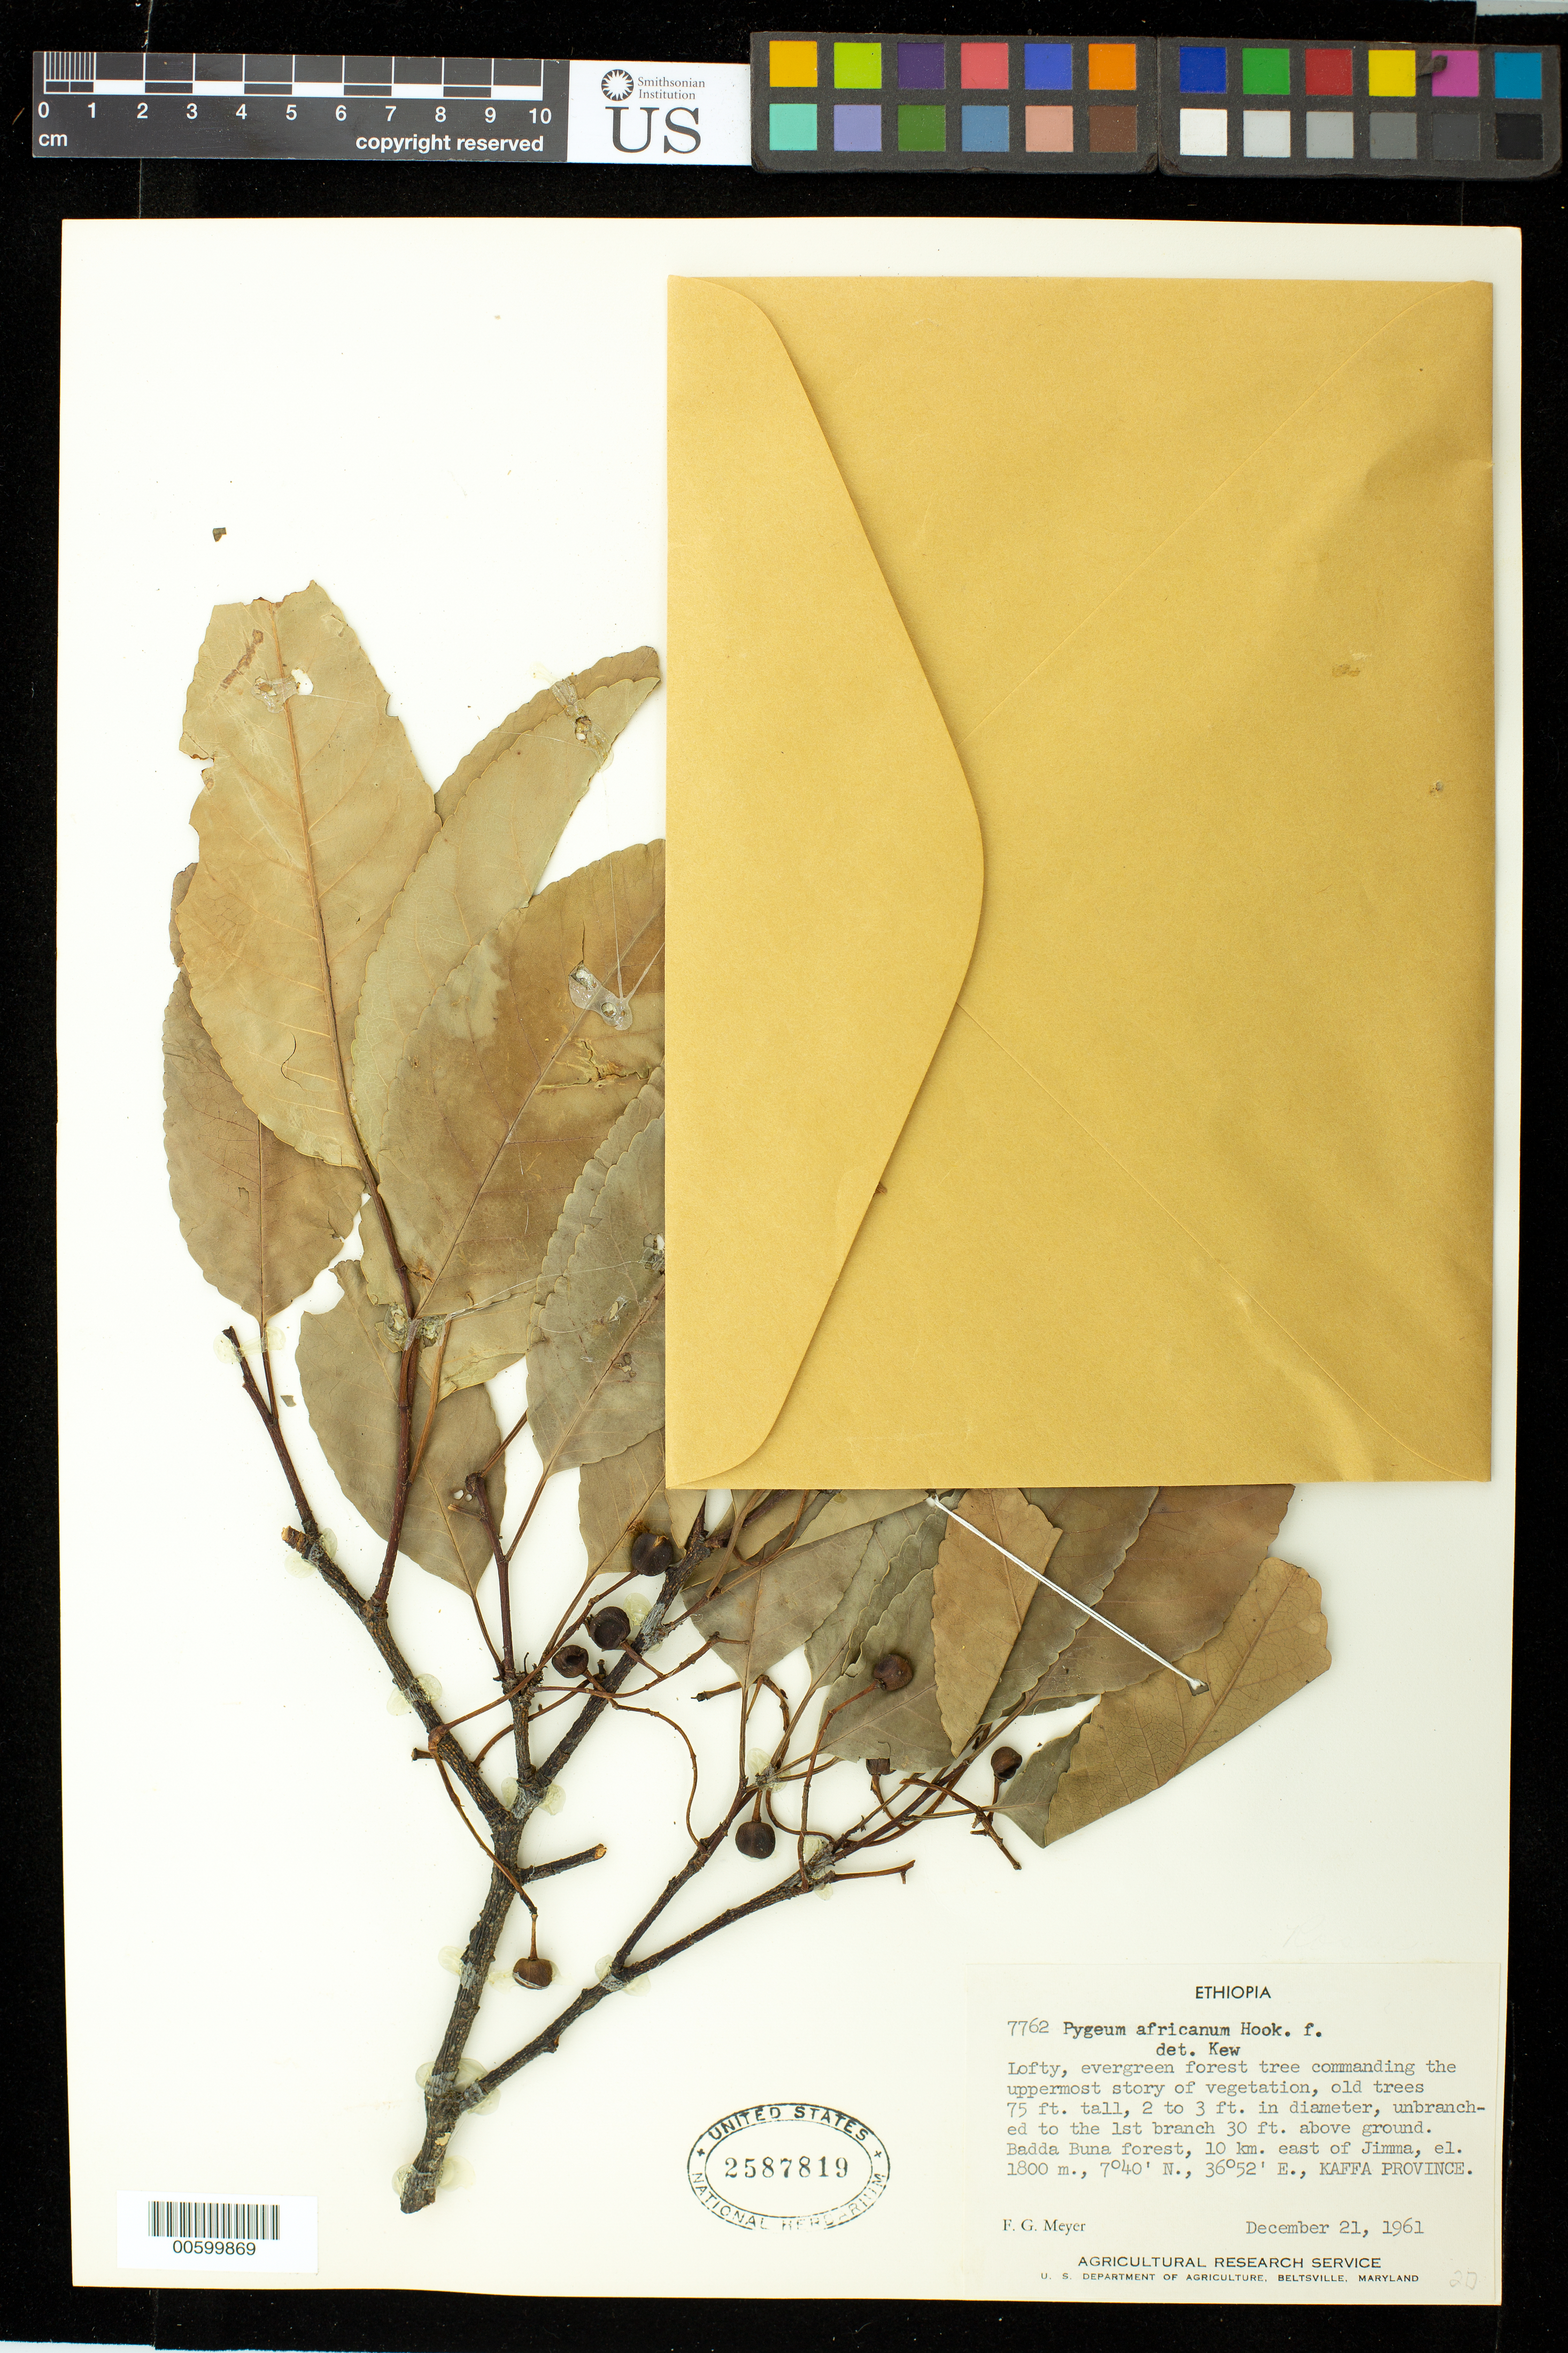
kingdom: Plantae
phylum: Tracheophyta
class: Magnoliopsida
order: Rosales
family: Rosaceae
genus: Prunus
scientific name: Prunus africana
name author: (Hook. f.) Kalkman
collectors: F. G. Meyer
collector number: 7762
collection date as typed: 21 Dec 1961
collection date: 1961-12-21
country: Ethiopia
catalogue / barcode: US 2587819